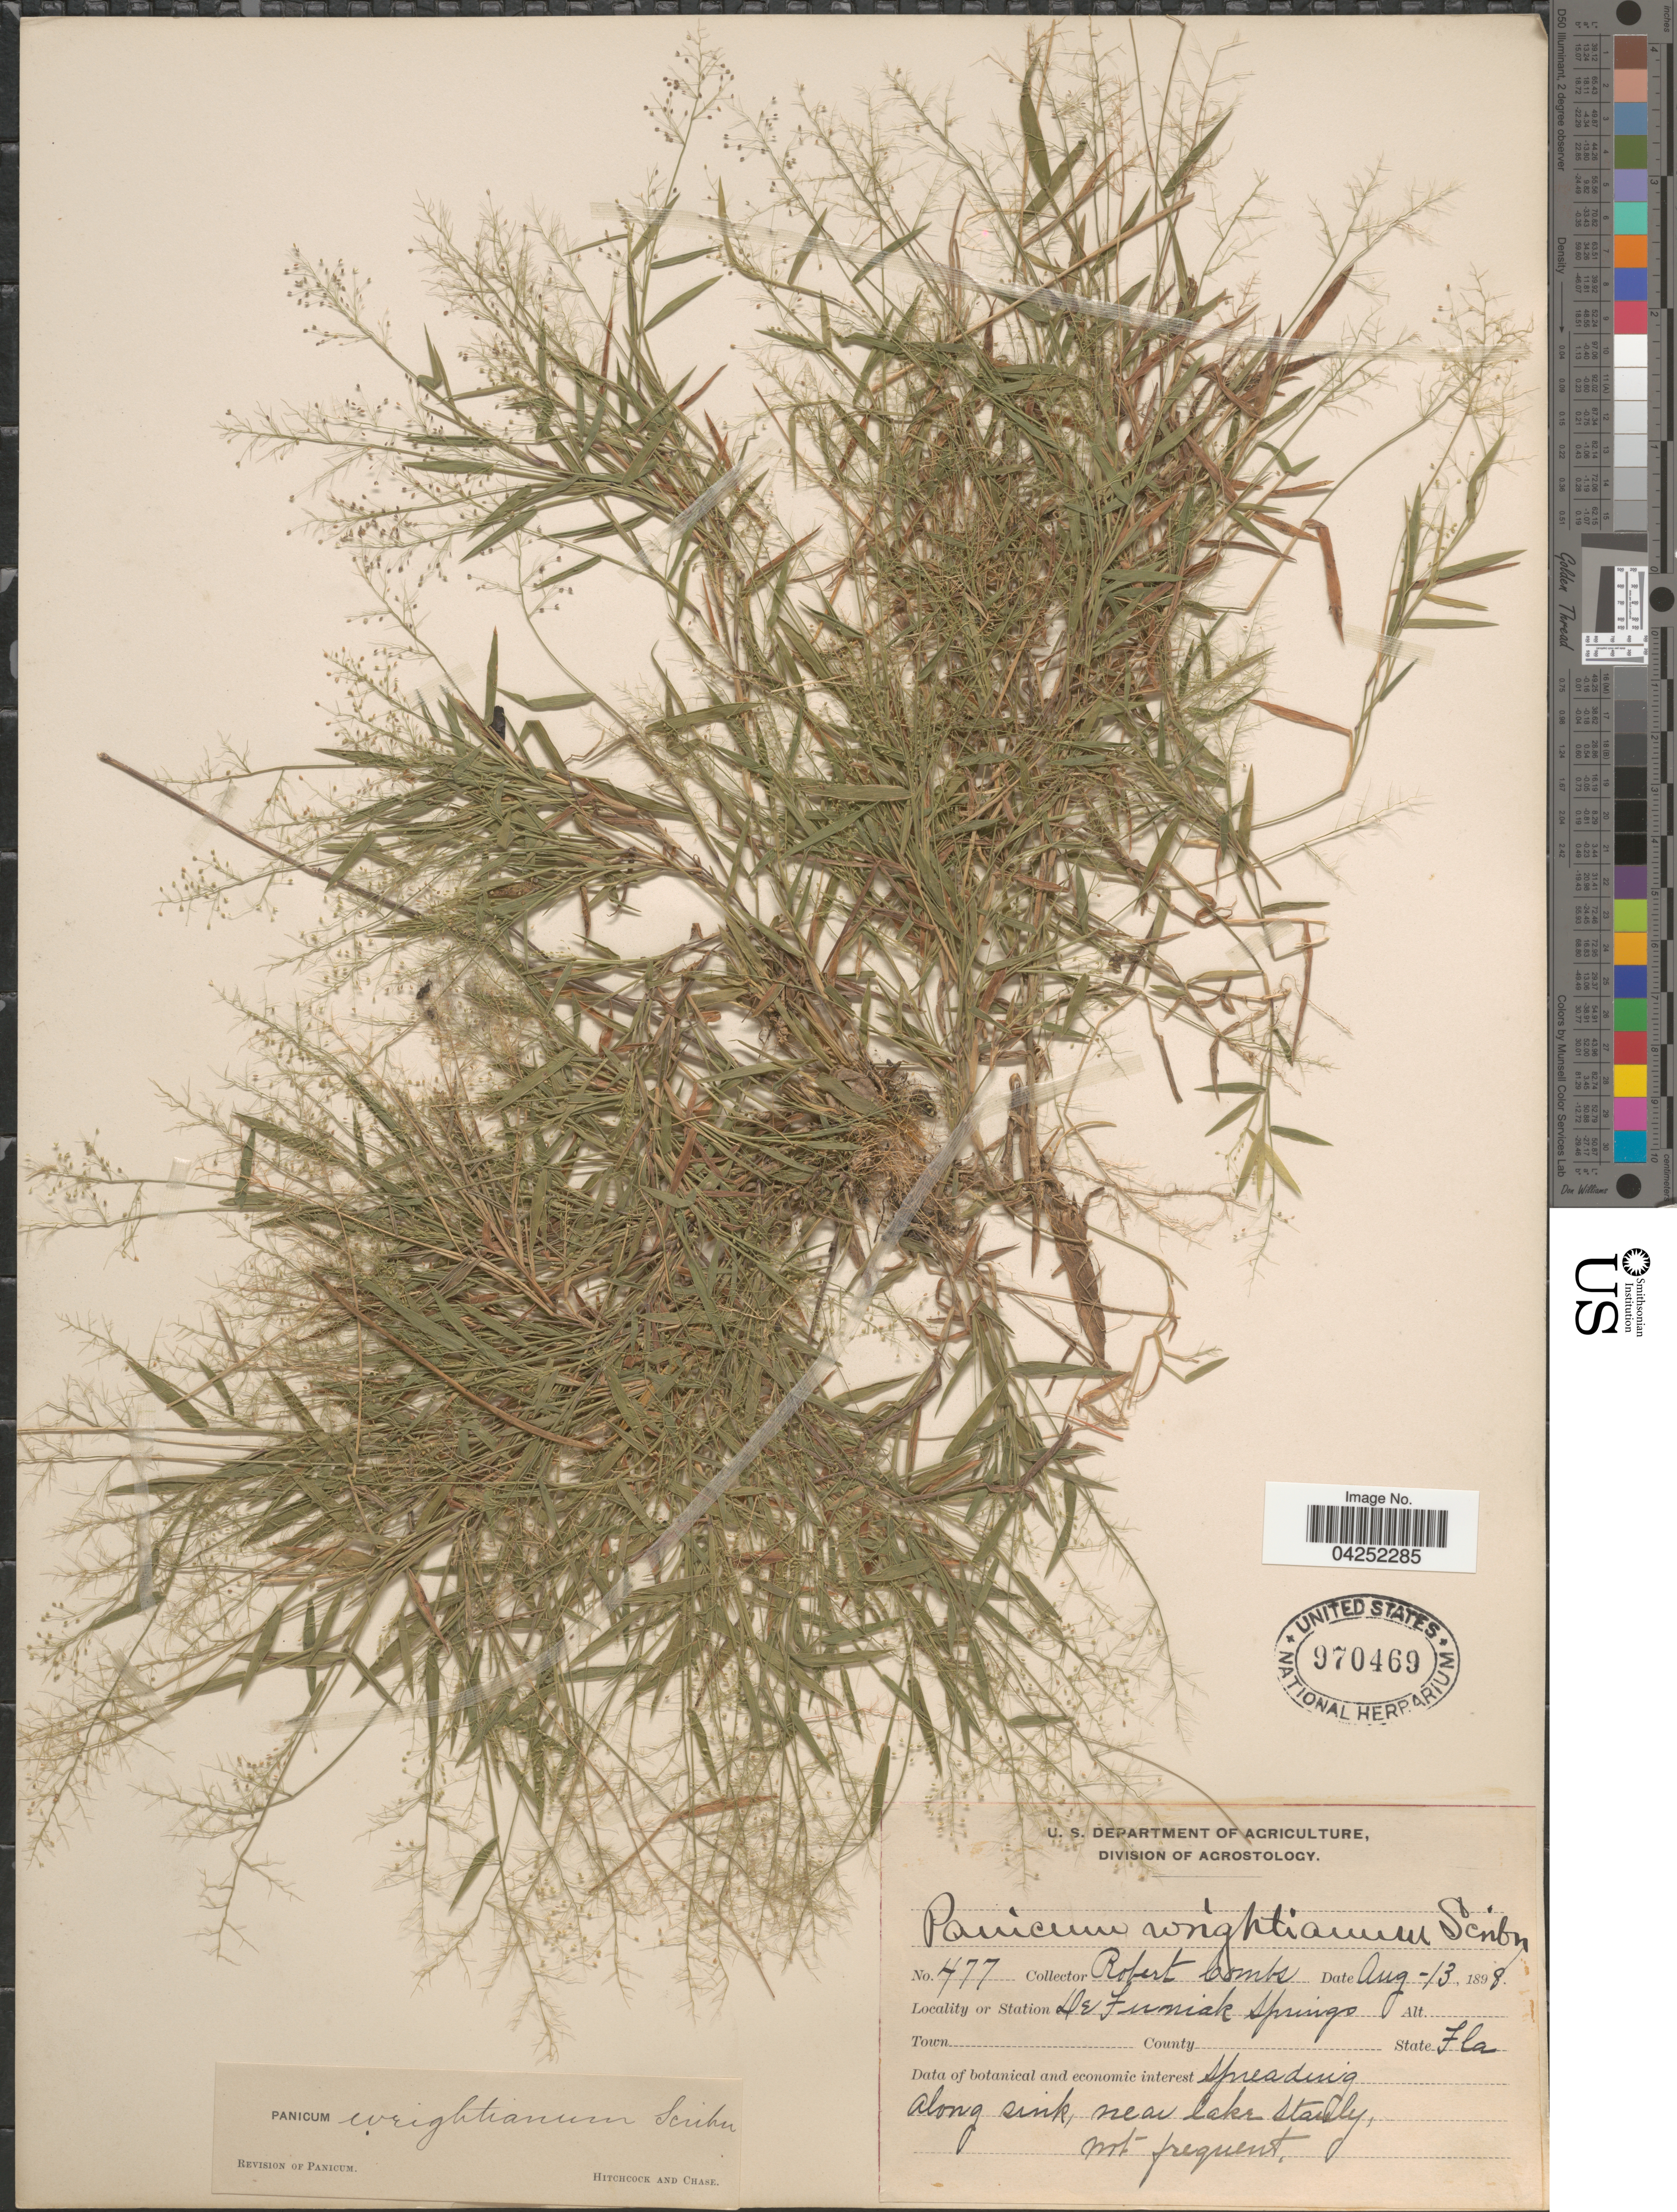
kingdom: Plantae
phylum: Tracheophyta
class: Liliopsida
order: Poales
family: Poaceae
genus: Dichanthelium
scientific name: Dichanthelium acuminatum var. longiligulatum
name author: (Nash) Gould & C.A. Clark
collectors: R. Combs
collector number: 477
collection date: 1898-08-13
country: United States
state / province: Florida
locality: De Funiak Springs. Along sink, near lake Stanly.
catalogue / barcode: US 970469